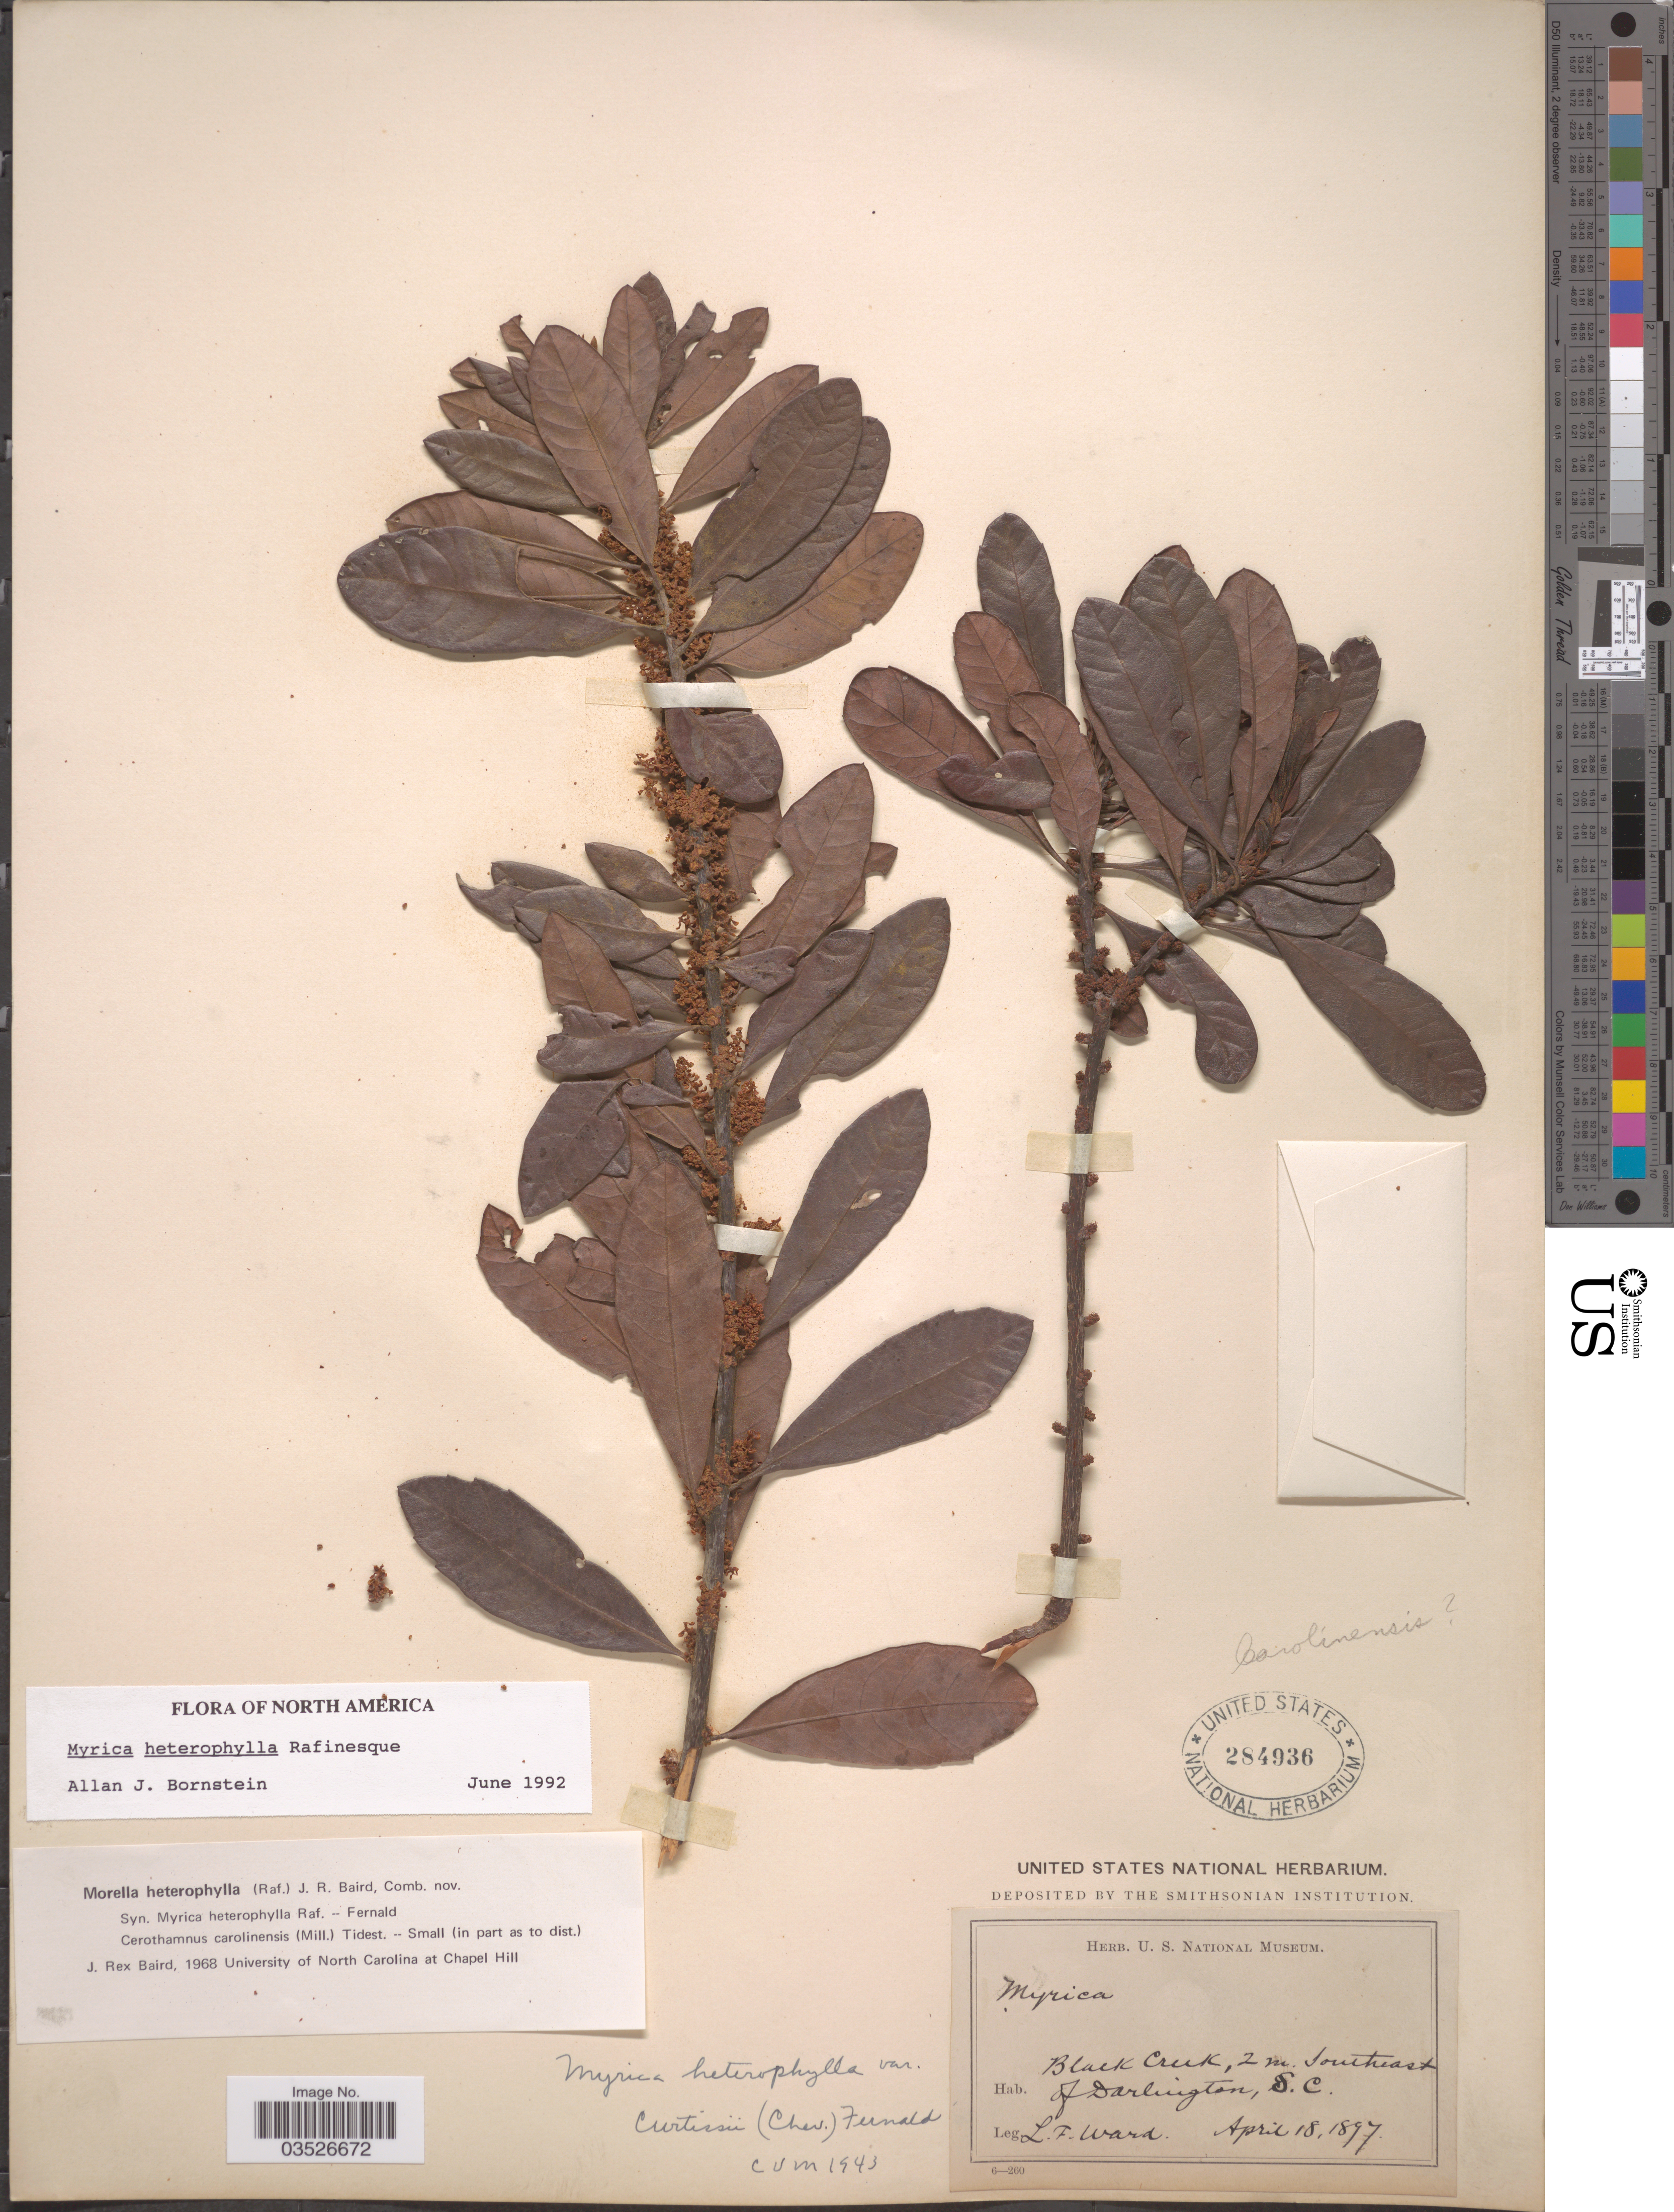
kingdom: Plantae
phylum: Tracheophyta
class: Magnoliopsida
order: Fagales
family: Myricaceae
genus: Morella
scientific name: Morella caroliniensis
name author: (Mill.) Small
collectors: L. Ward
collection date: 1897-04-18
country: United States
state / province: South Carolina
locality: Black Creek, 2 m. Southeast of Darlington.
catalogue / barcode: US 284936